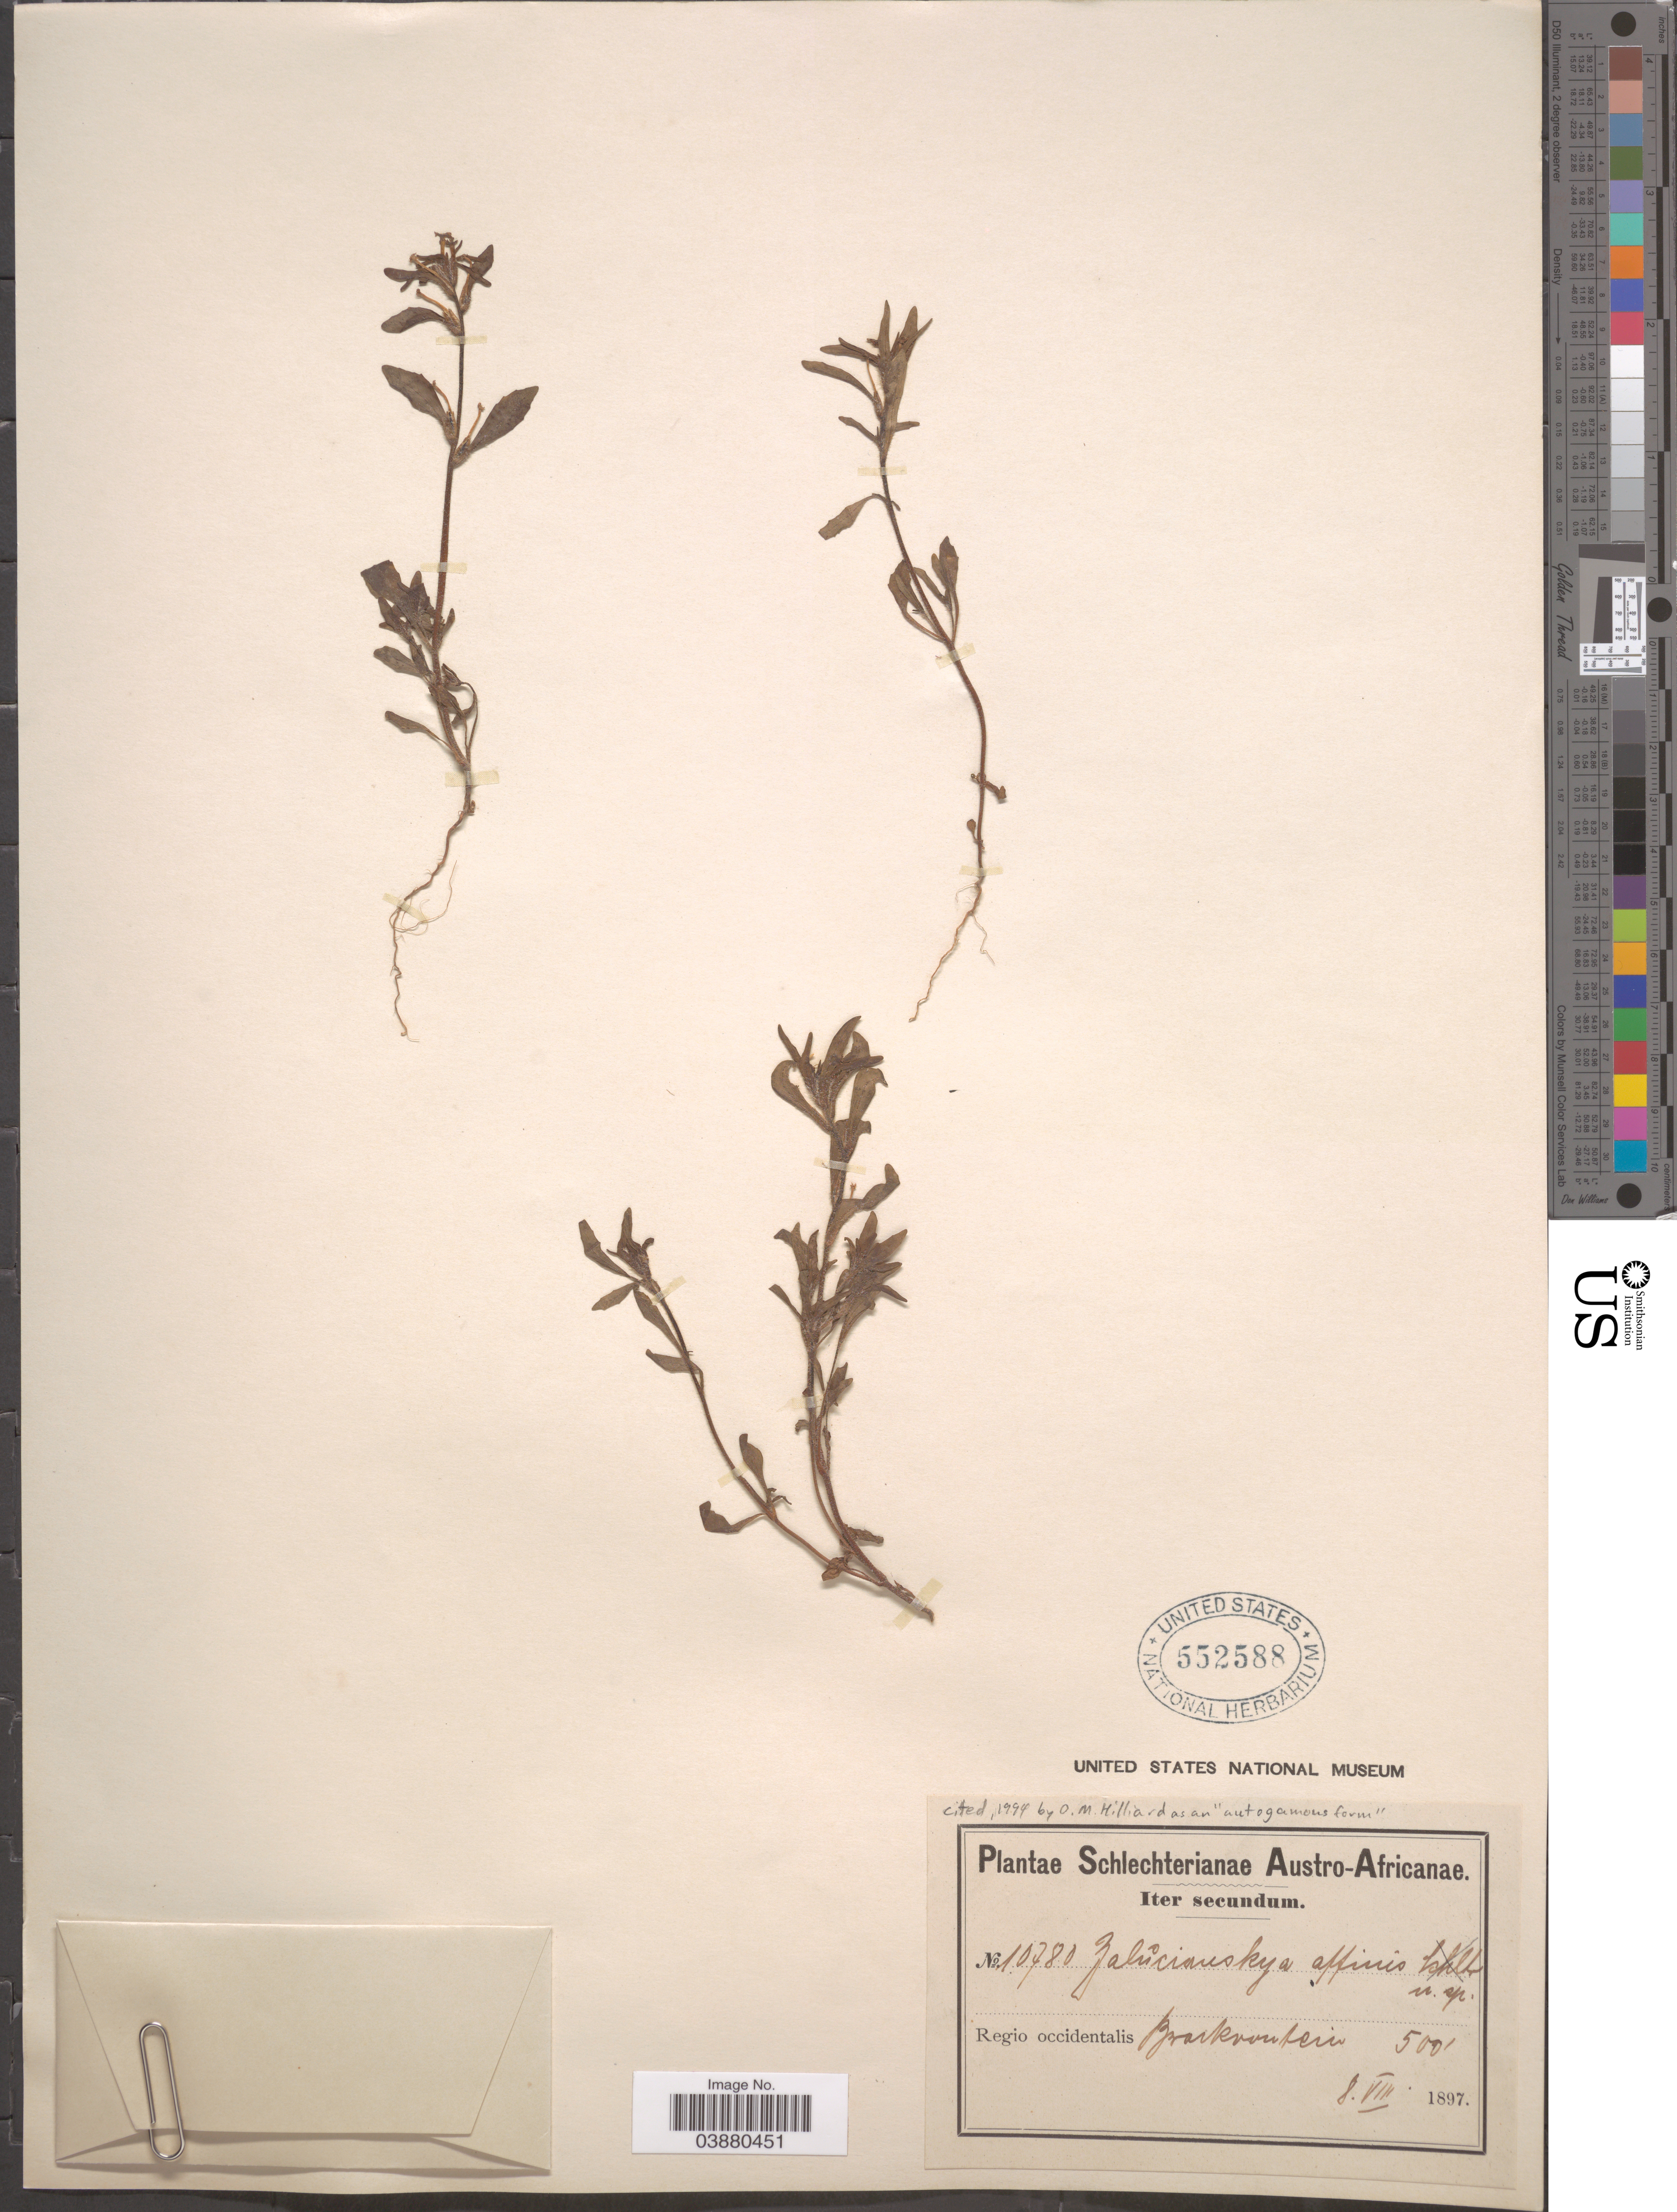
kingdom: Plantae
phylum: Tracheophyta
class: Magnoliopsida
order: Lamiales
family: Scrophulariaceae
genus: Zaluzianskya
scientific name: Zaluzianskya affinis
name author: Hilliard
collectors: Schlechter, --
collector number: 10780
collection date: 1897-08-08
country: South Africa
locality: Austro-Africanae. Regio occidentalis Brackvontein.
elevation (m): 152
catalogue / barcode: US 552588